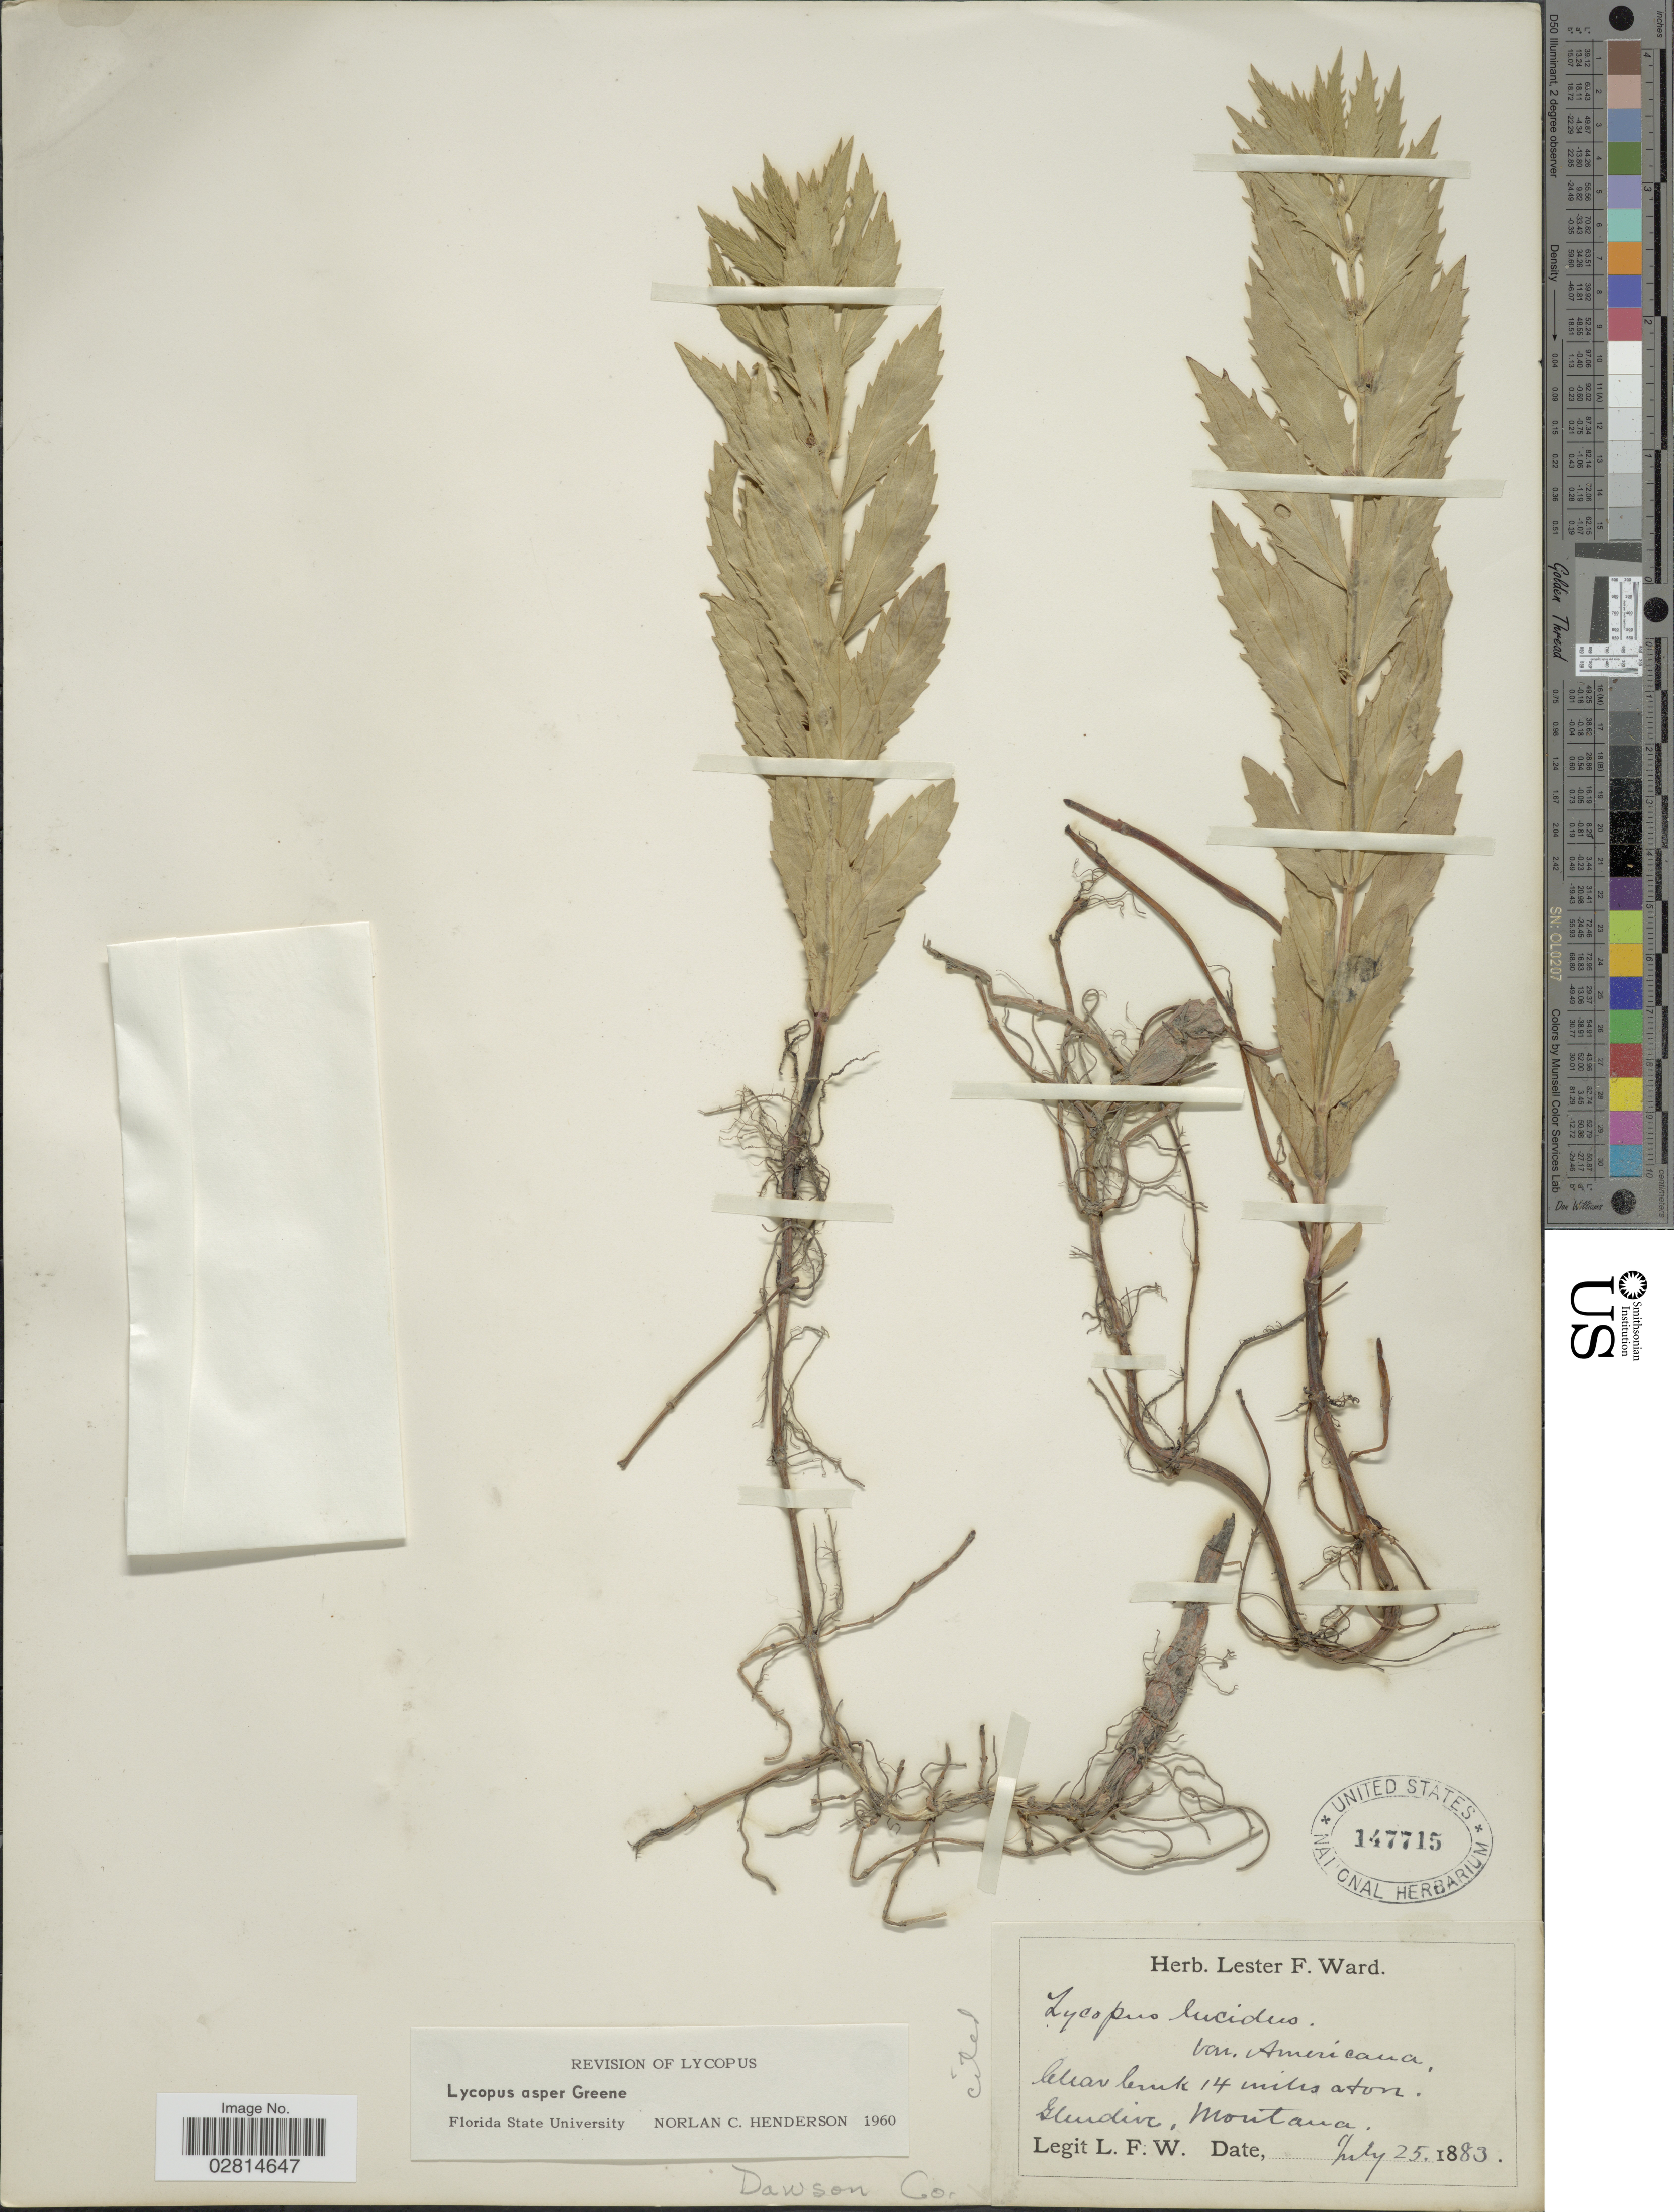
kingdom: Plantae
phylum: Tracheophyta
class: Magnoliopsida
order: Lamiales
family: Lamiaceae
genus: Lycopus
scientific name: Lycopus asper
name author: Greene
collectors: L. F. Ward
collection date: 1883-07-25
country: United States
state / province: Montana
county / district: Dawson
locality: Clear Creek 14 miles above Glendive. Dawson Co.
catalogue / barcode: US 147715